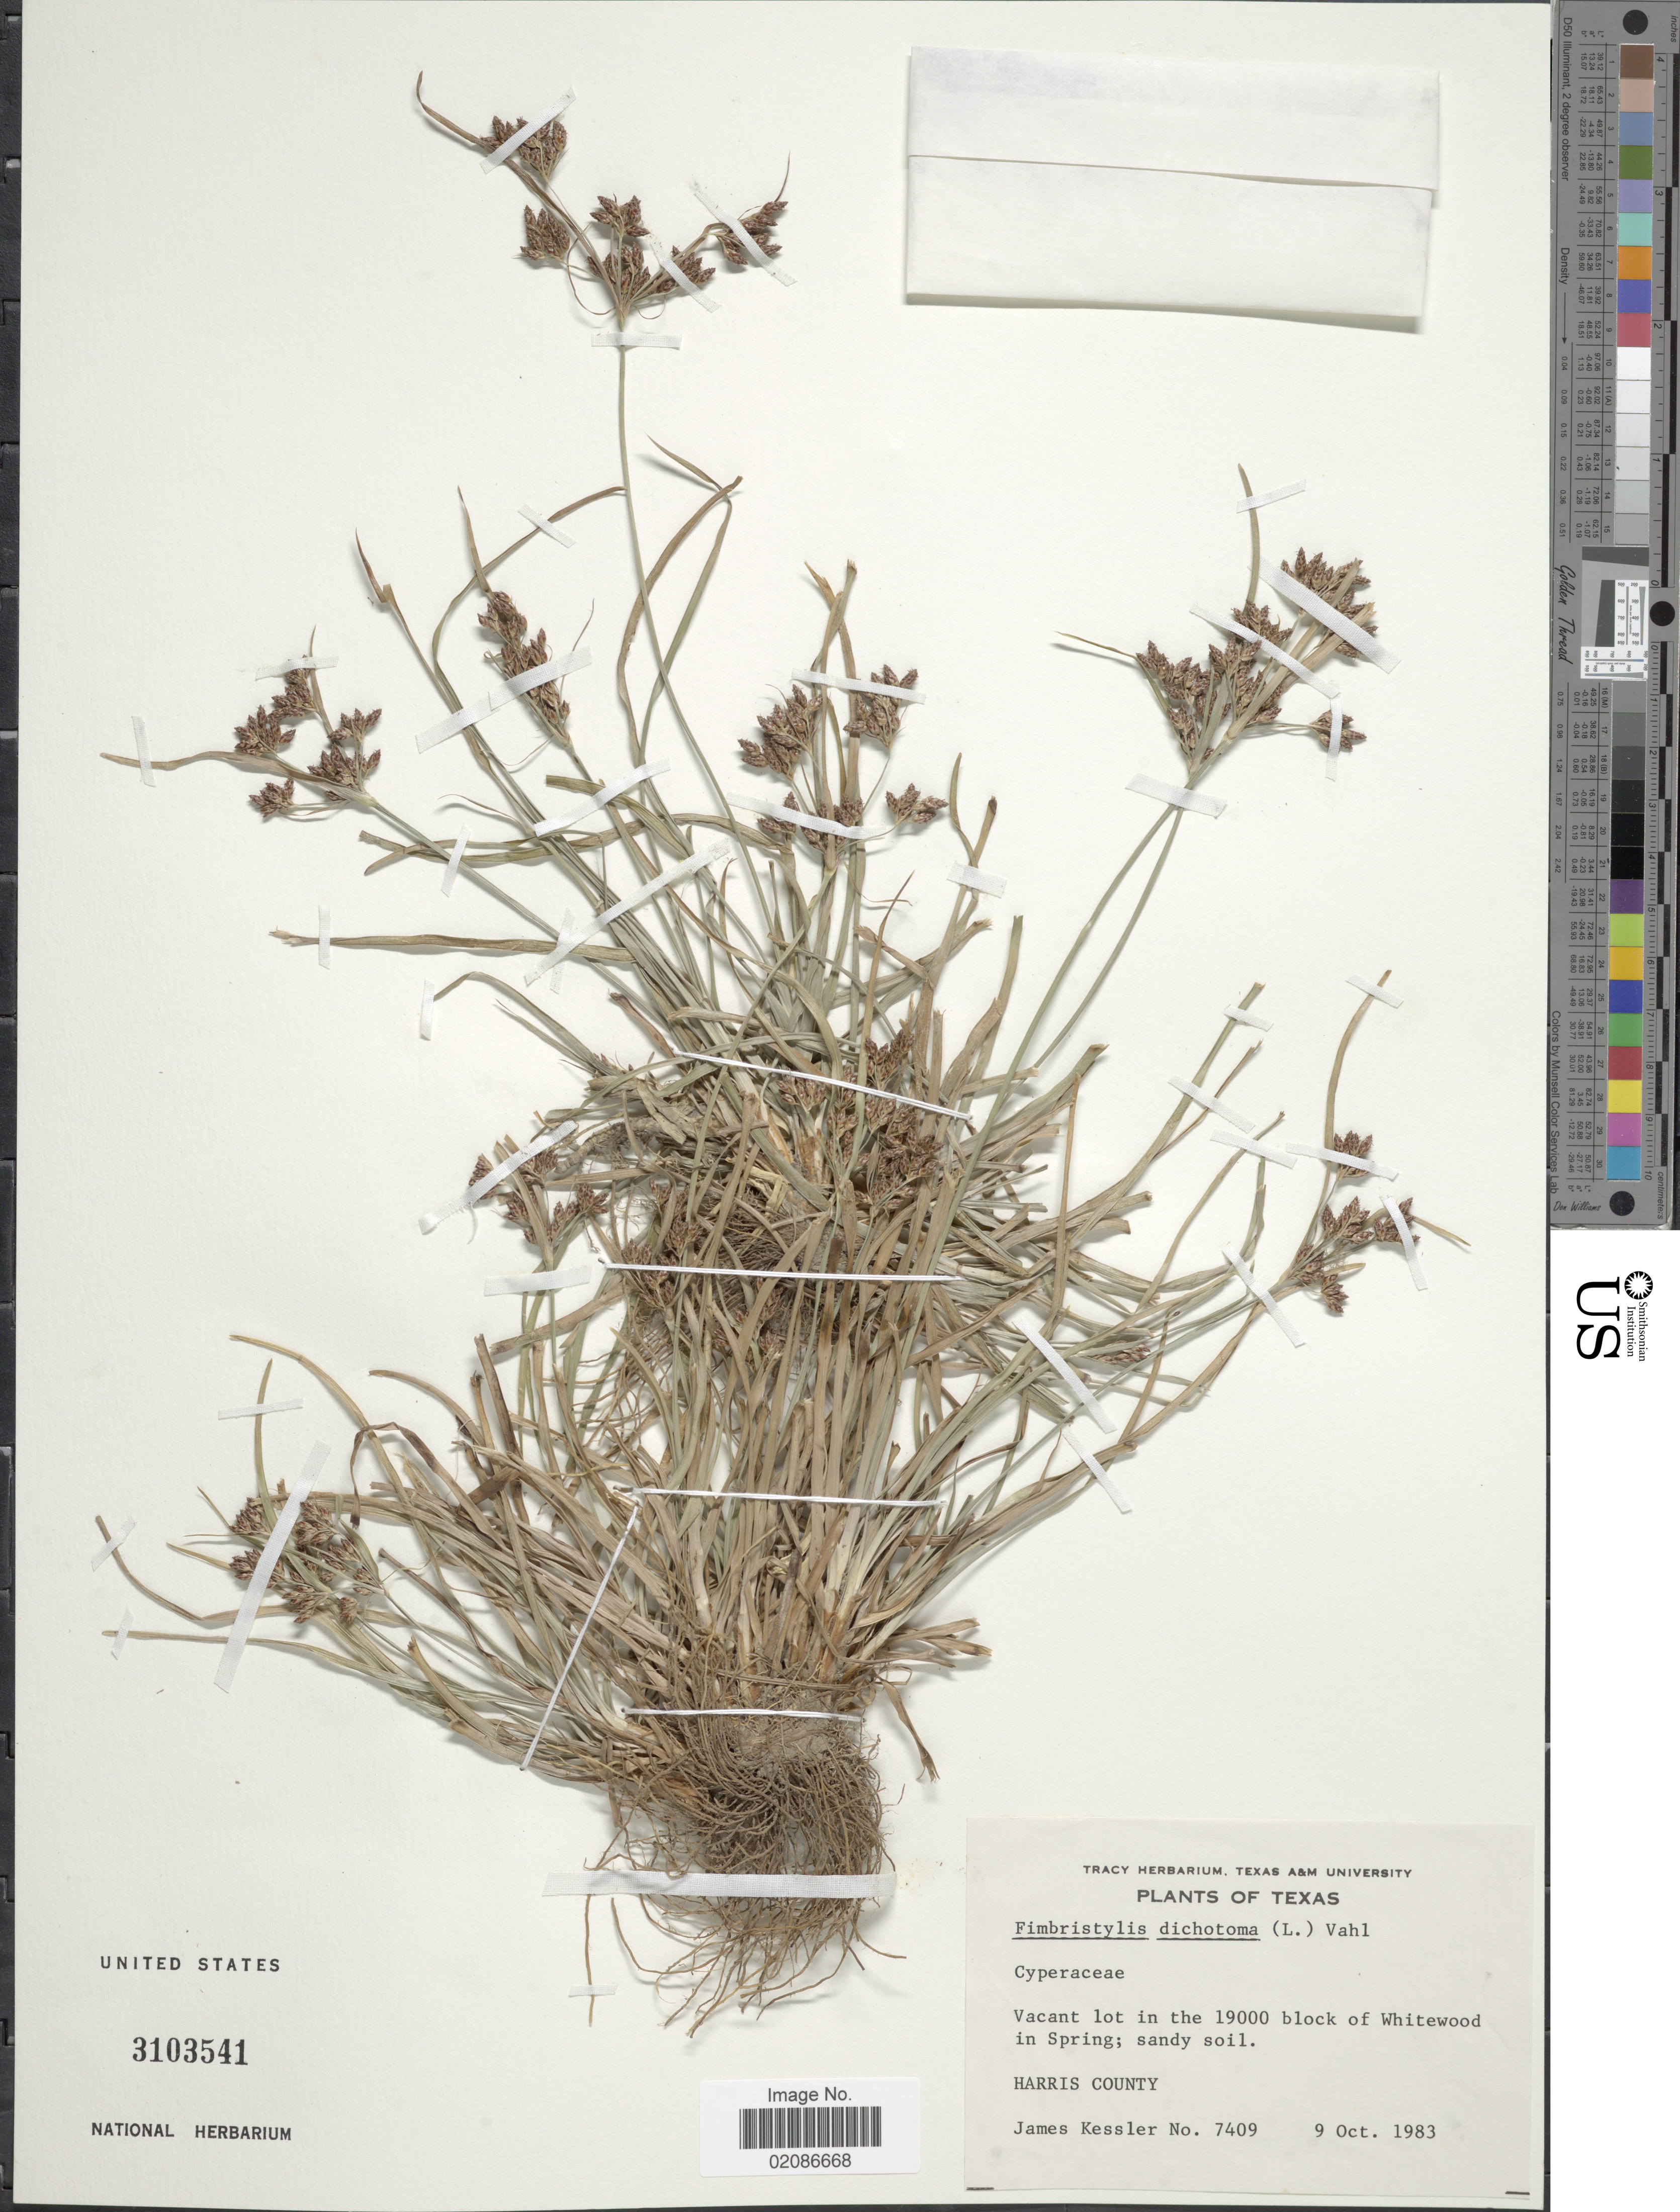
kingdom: Plantae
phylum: Tracheophyta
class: Liliopsida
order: Poales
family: Cyperaceae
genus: Fimbristylis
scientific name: Fimbristylis dichotoma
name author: (L.) Vahl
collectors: J. W. Kessler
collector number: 7409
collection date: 1983-10-09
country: United States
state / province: Texas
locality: Vacant lot in the 19000 block of Whitewood in Spring. Harris County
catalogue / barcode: US 3103541